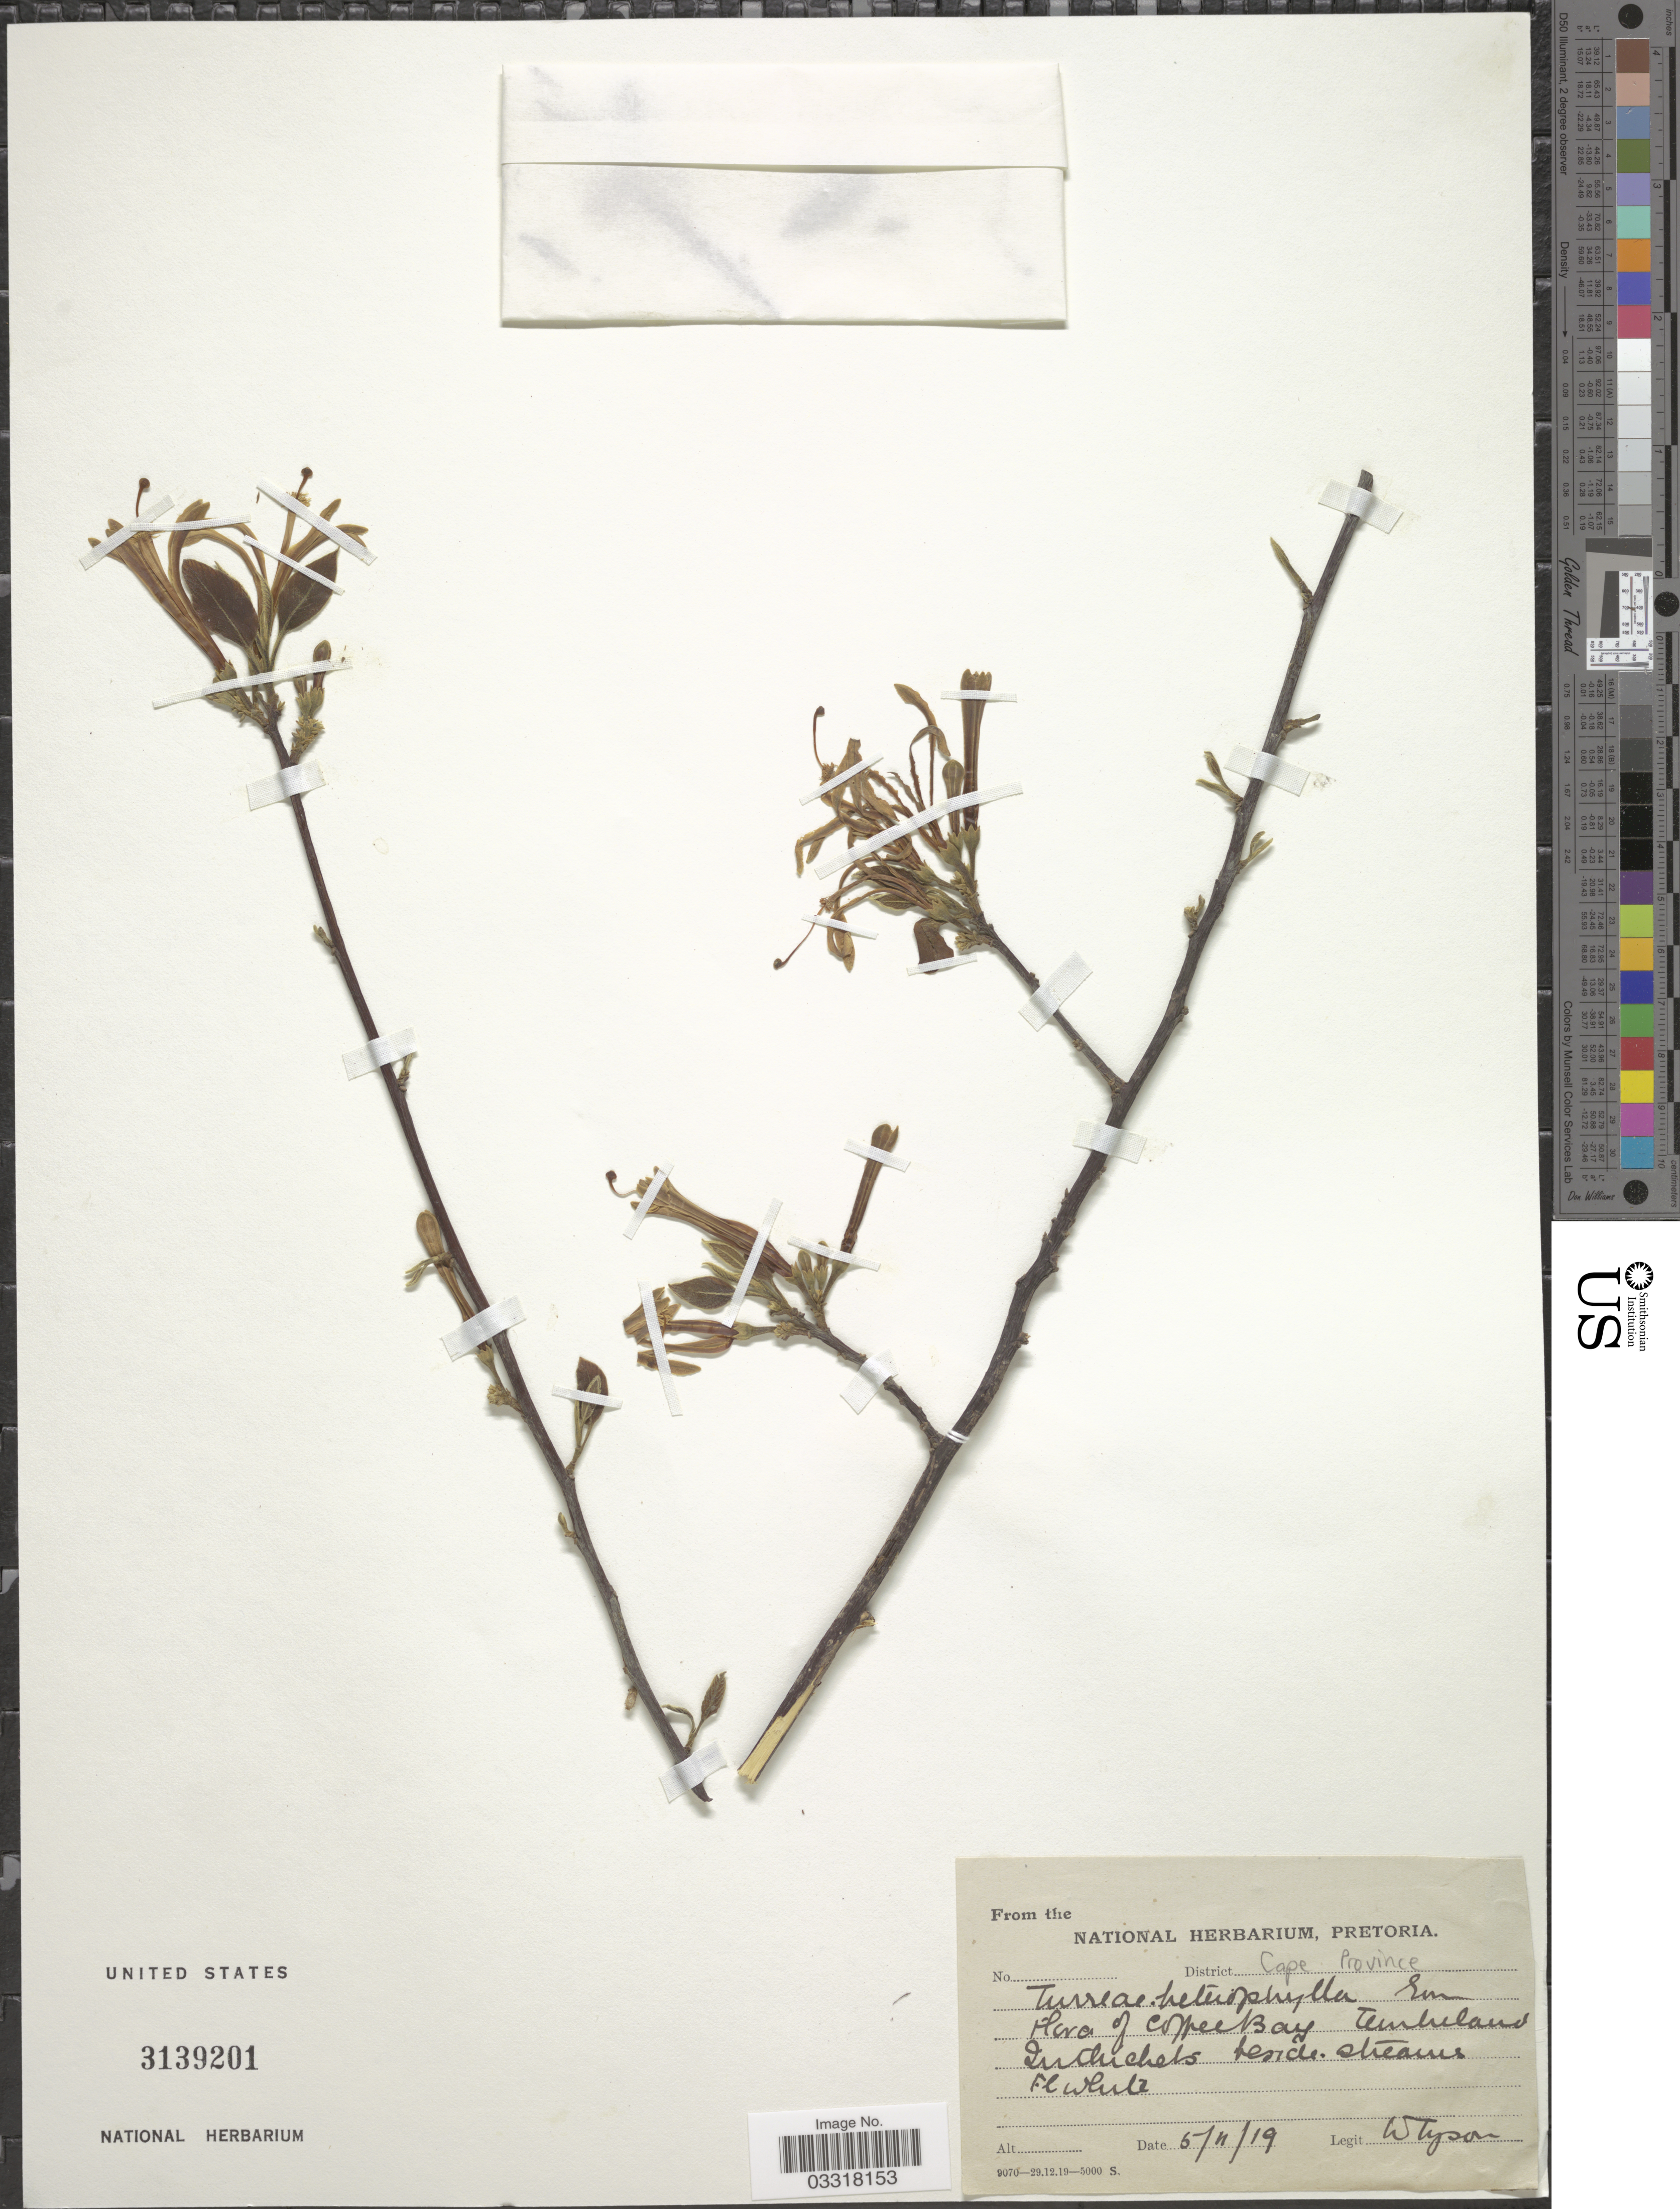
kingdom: Plantae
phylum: Tracheophyta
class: Magnoliopsida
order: Sapindales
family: Meliaceae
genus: Turraea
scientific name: Turraea heterophylla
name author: Sm.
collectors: W. Tyson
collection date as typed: Transcribed d/m/y: 5/11/19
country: South Africa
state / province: Eastern Cape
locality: District Cape Province. Coffee Bay Tembuland. In thickets beside streams.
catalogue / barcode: US 3139201